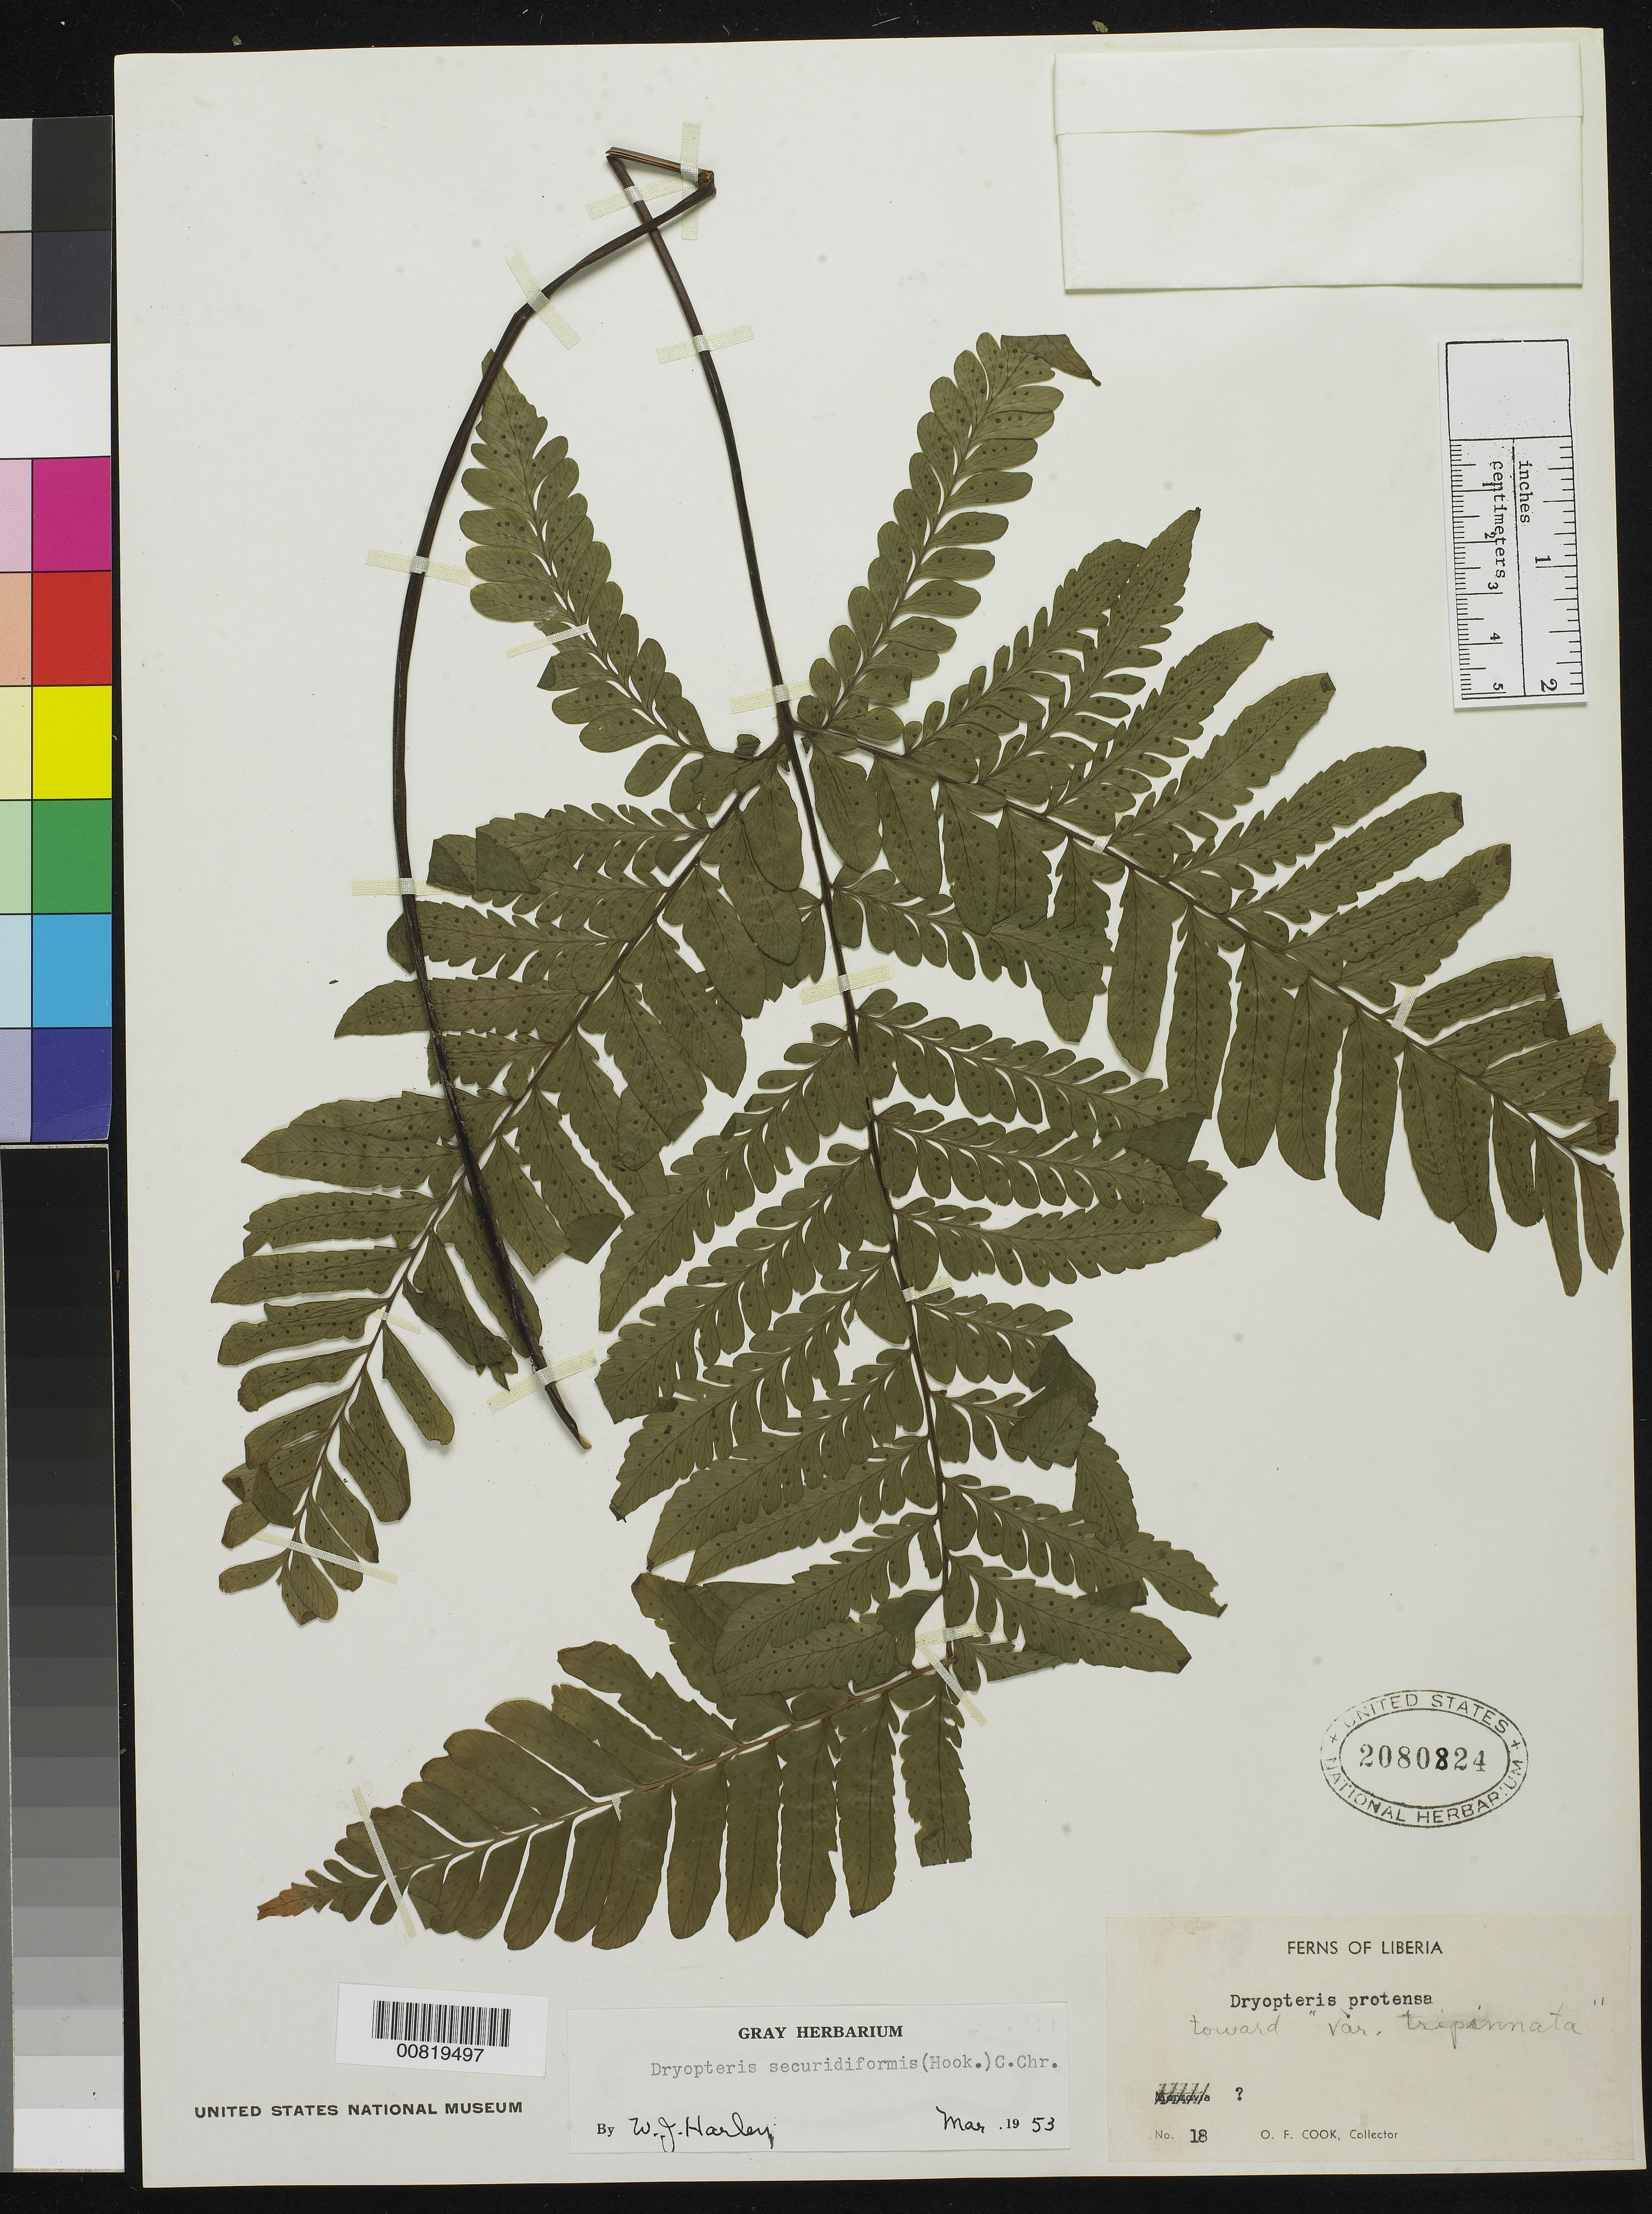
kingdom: Plantae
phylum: Tracheophyta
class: Polypodiopsida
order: Polypodiales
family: Tectariaceae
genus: Triplophyllum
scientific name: Triplophyllum securidiforme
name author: (Hook.)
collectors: O. F. Cook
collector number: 18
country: Liberia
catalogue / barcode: US 2080824